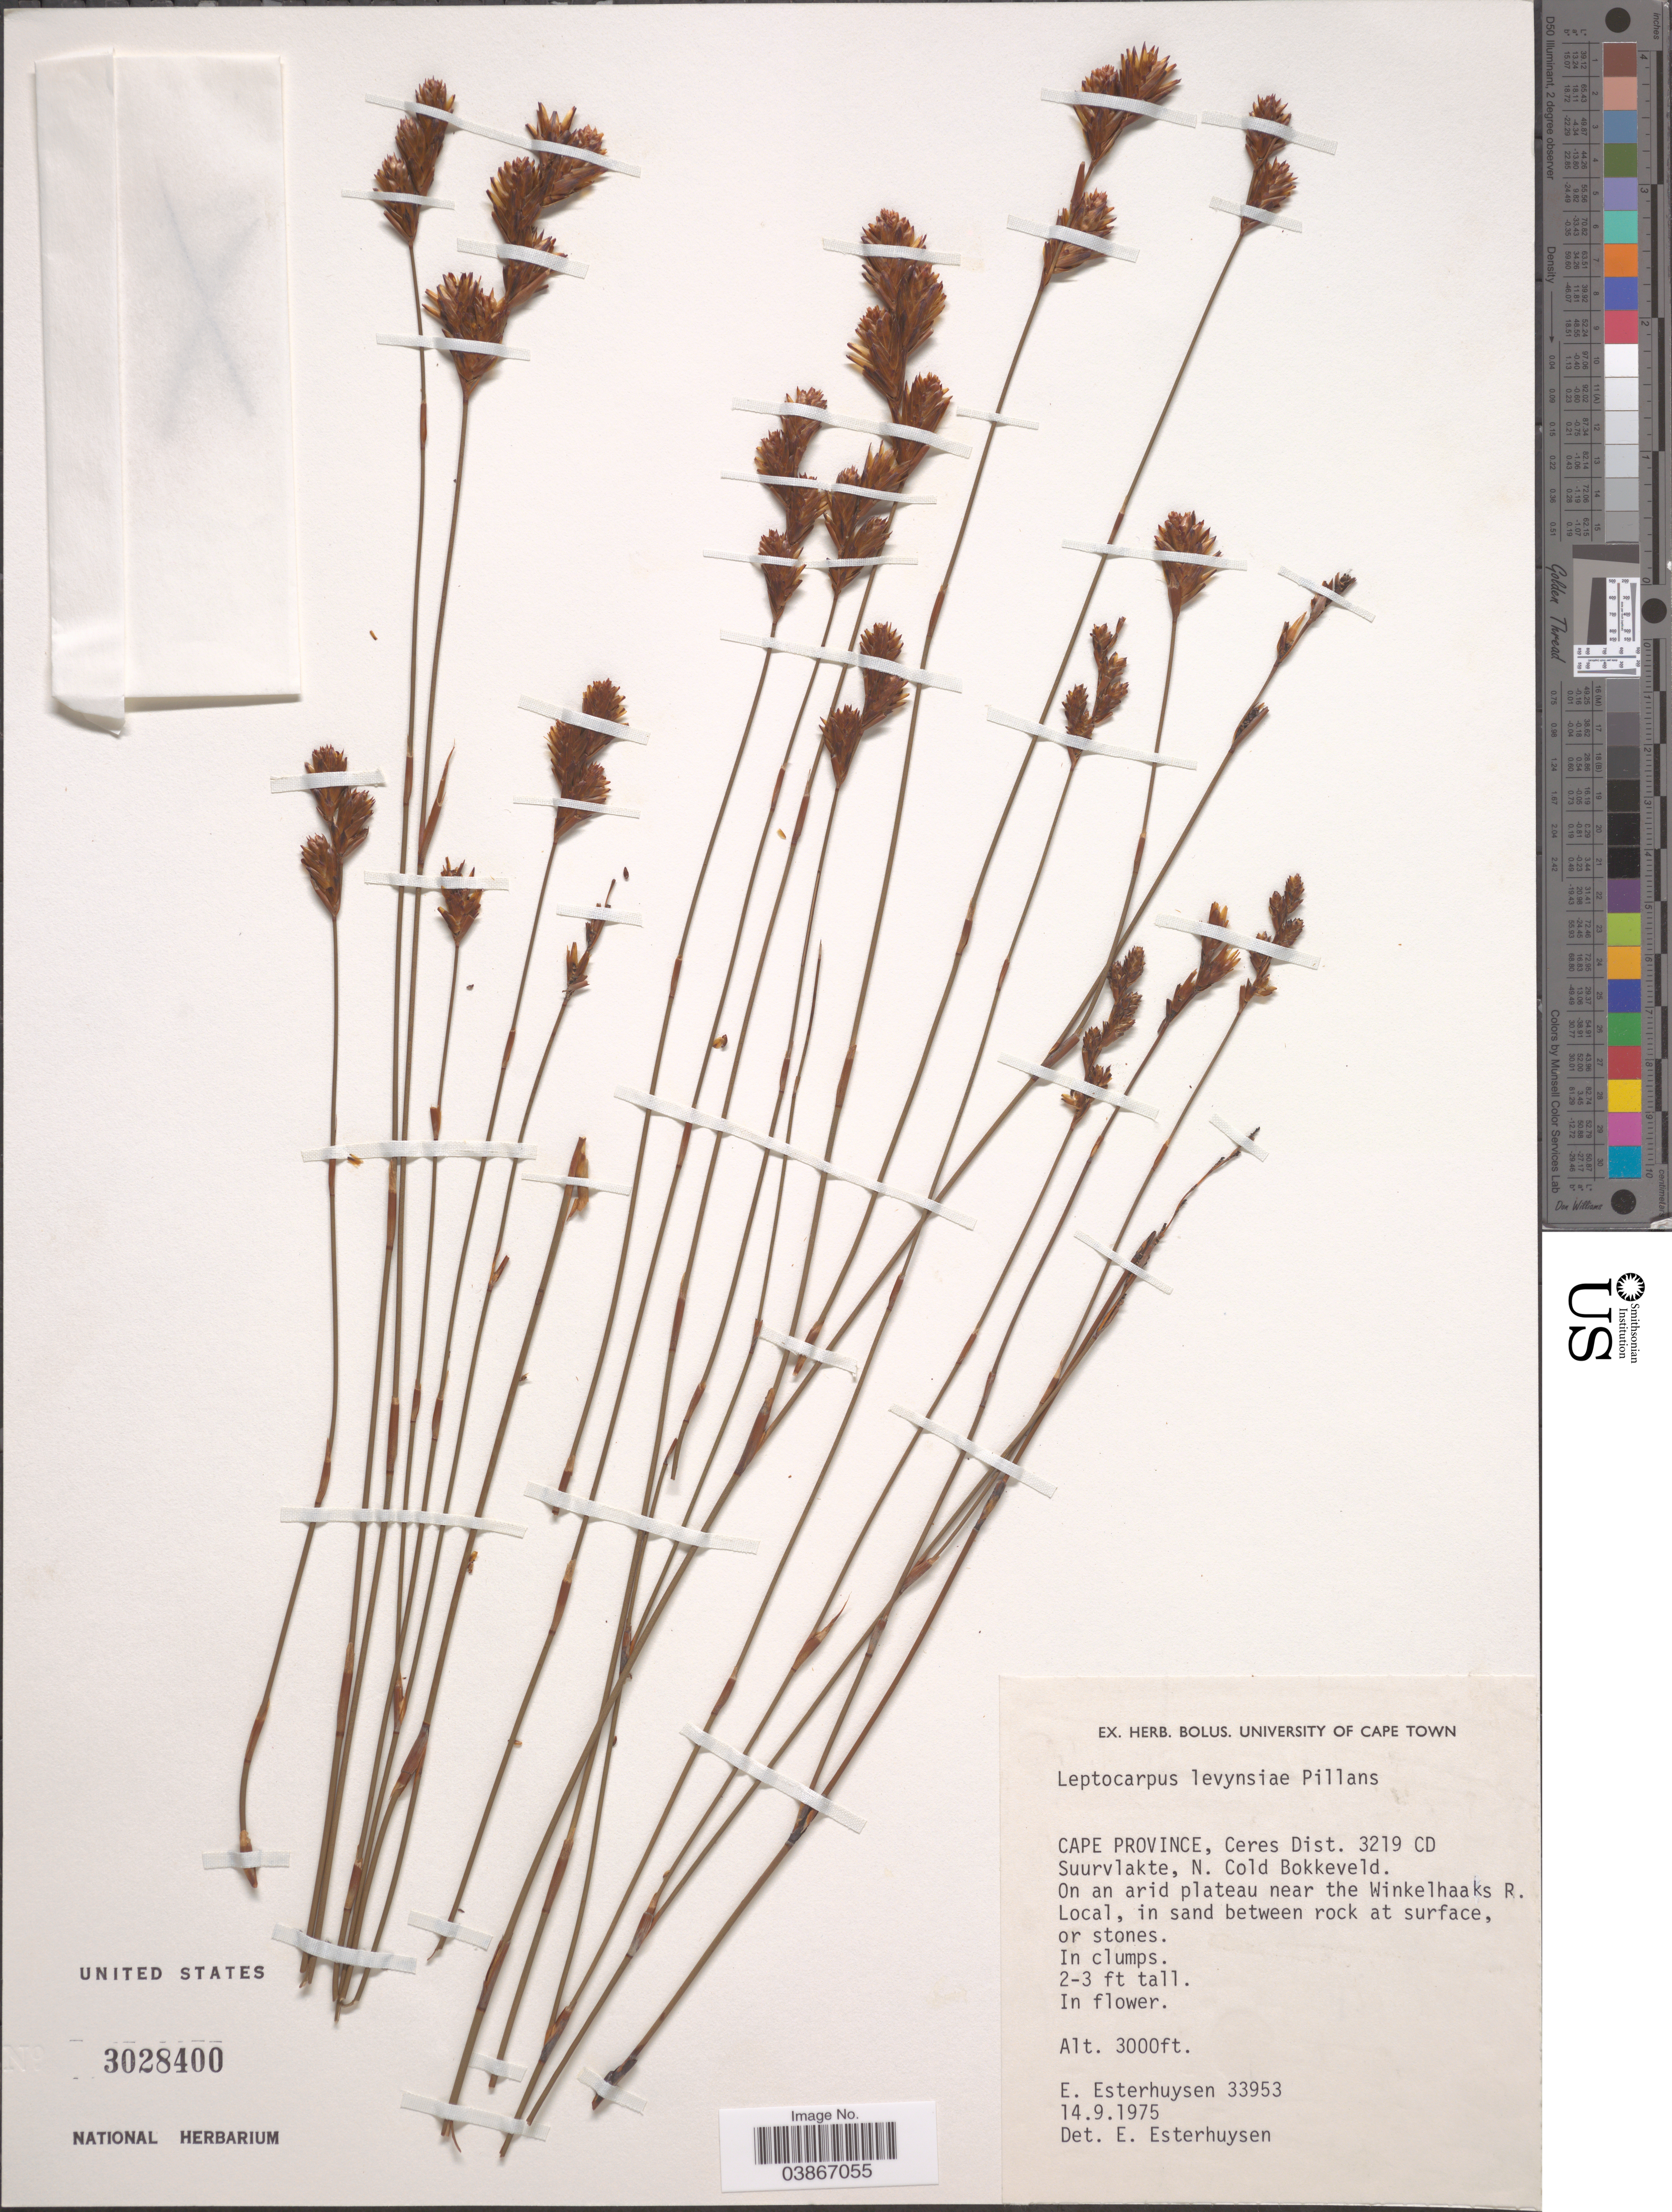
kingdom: Plantae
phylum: Tracheophyta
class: Liliopsida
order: Poales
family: Restionaceae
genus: Leptocarpus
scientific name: Leptocarpus levynsiae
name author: Pillans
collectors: E. E. Esterhuysen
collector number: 33953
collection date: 1975-09-14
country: South Africa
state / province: Western Cape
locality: Ceres Det. 3219 CD. Suurvlakte, N. Cold Bokkeveld. On an arid plateau near the Winkelhaaks R.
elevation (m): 914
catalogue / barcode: US 3028400